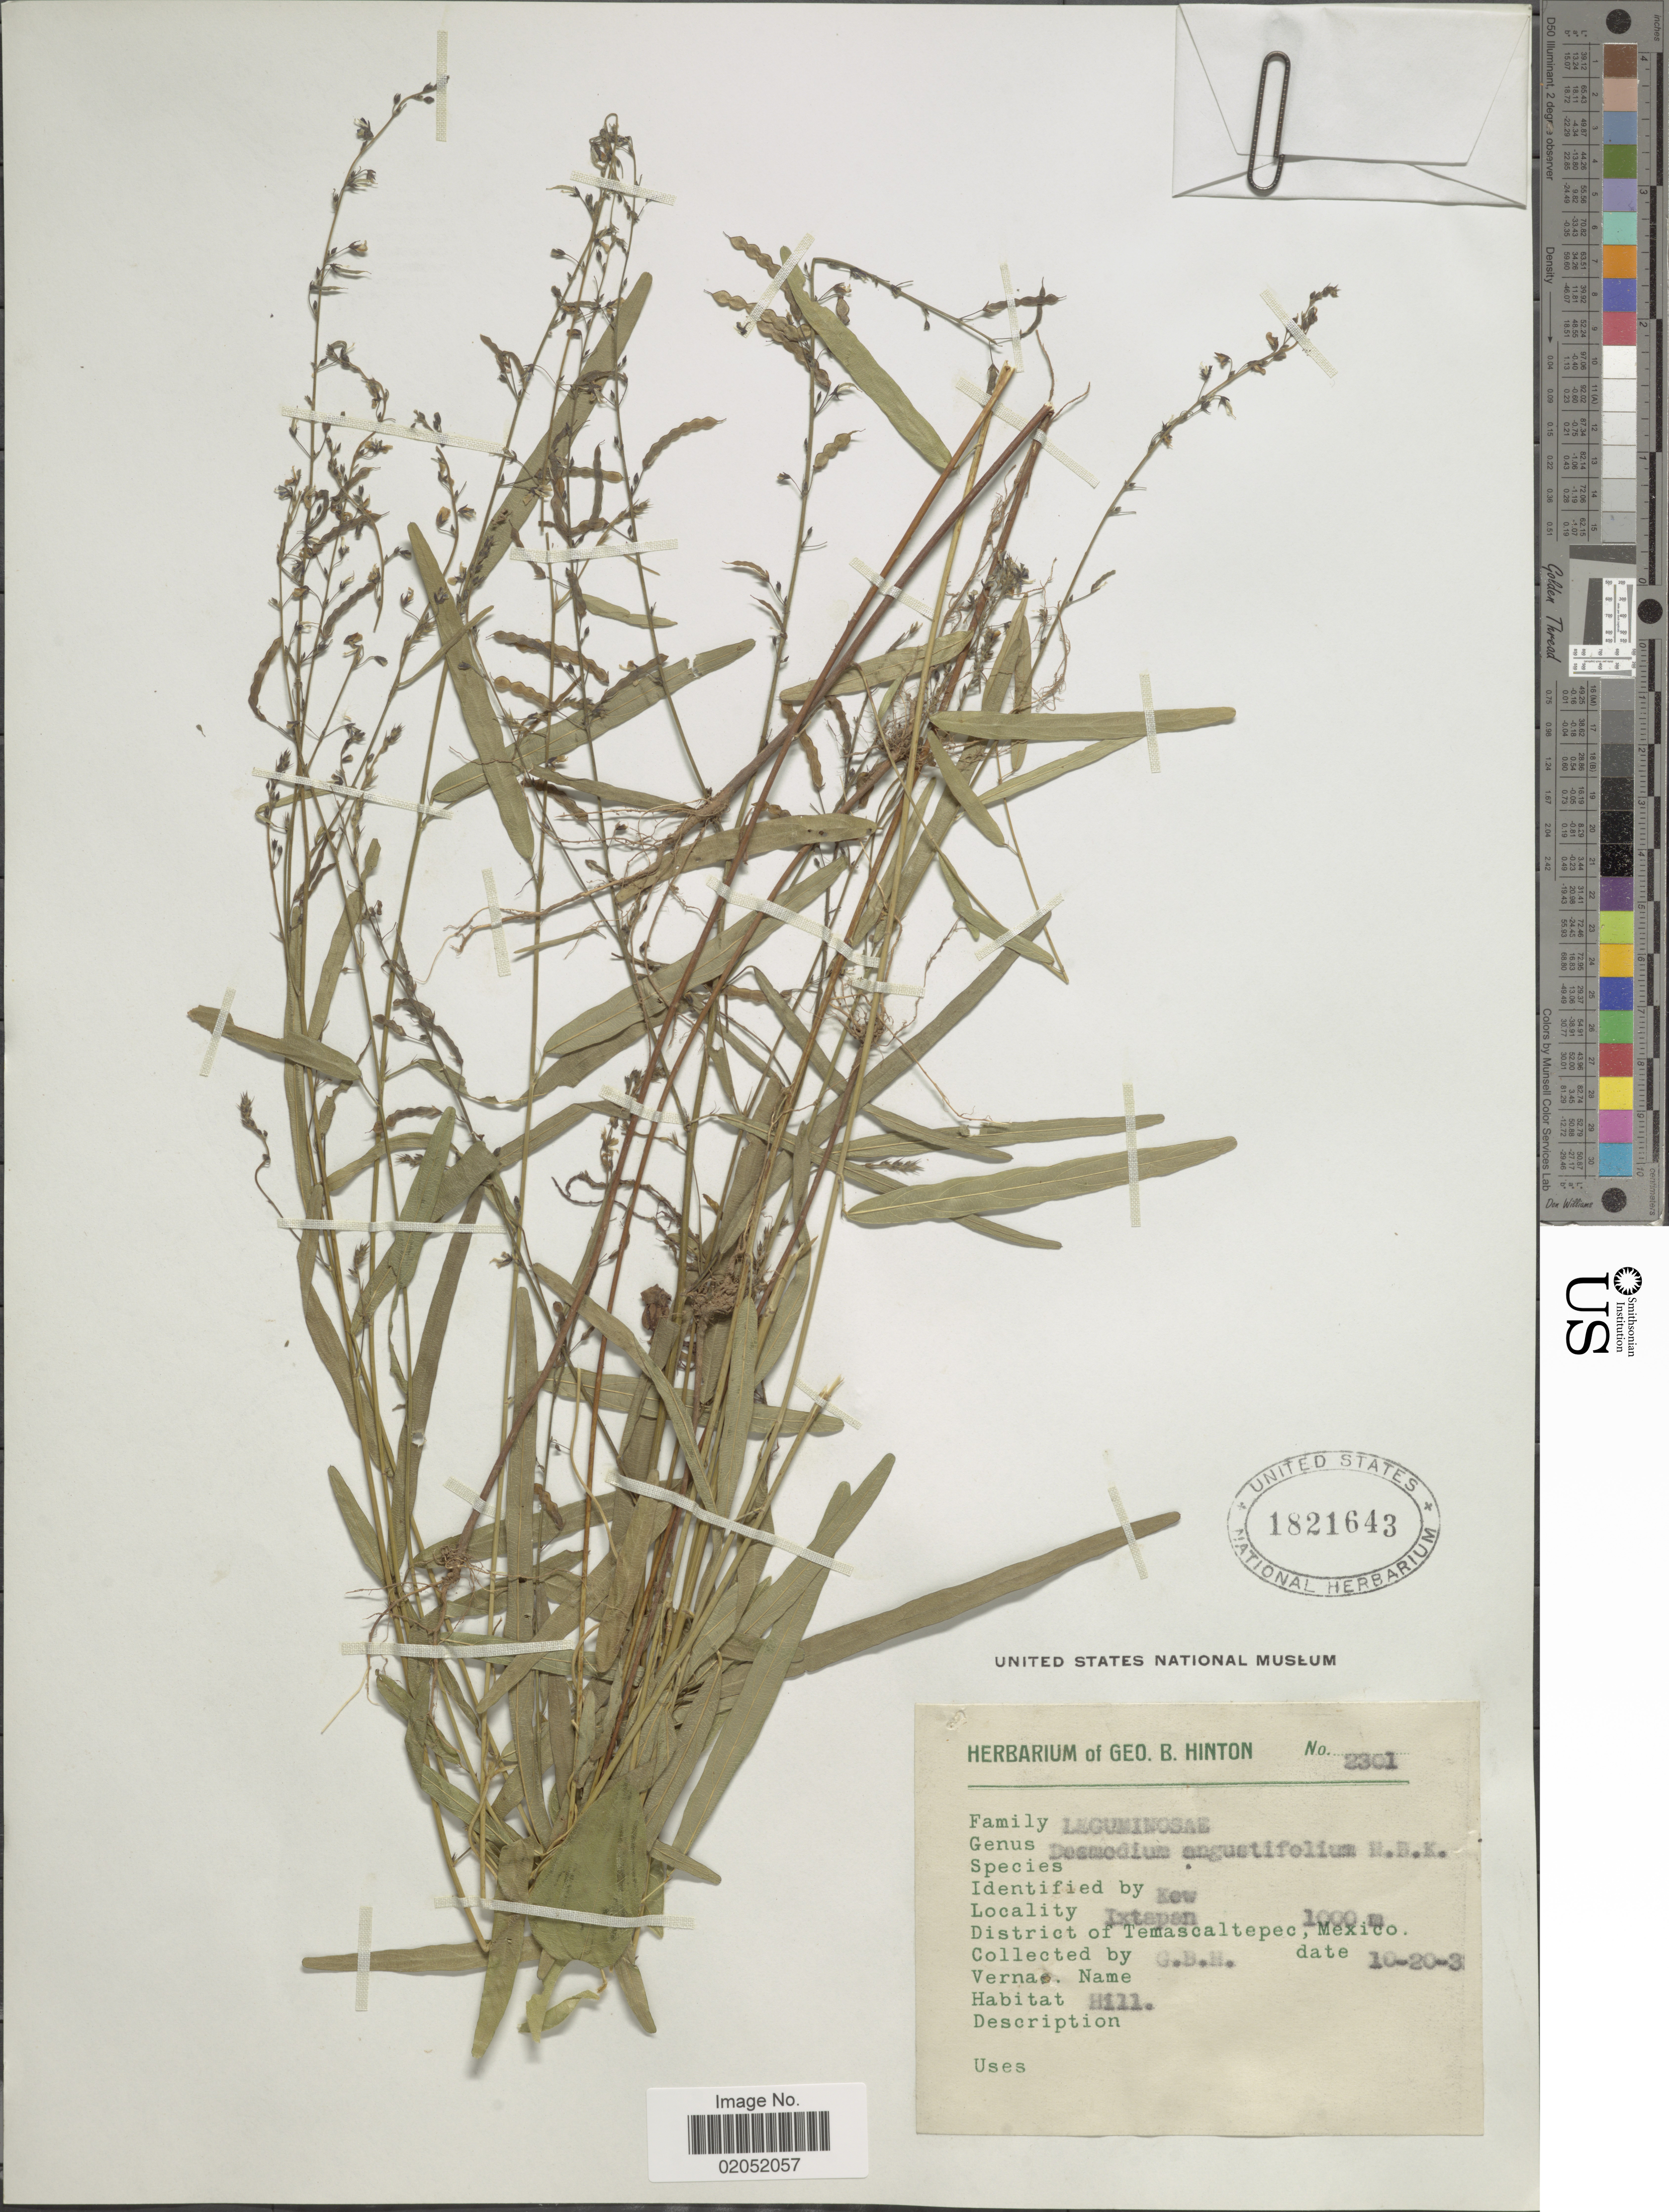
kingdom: Plantae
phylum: Tracheophyta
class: Magnoliopsida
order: Fabales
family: Fabaceae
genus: Desmodium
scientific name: Desmodium angustifolium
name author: (Kunth) DC.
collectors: G. B. Hinton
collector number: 2301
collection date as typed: Transcribed d/m/y: 20/10/33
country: Mexico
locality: Ixtapan, District of Temascaltepec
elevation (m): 1000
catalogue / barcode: US 1821643